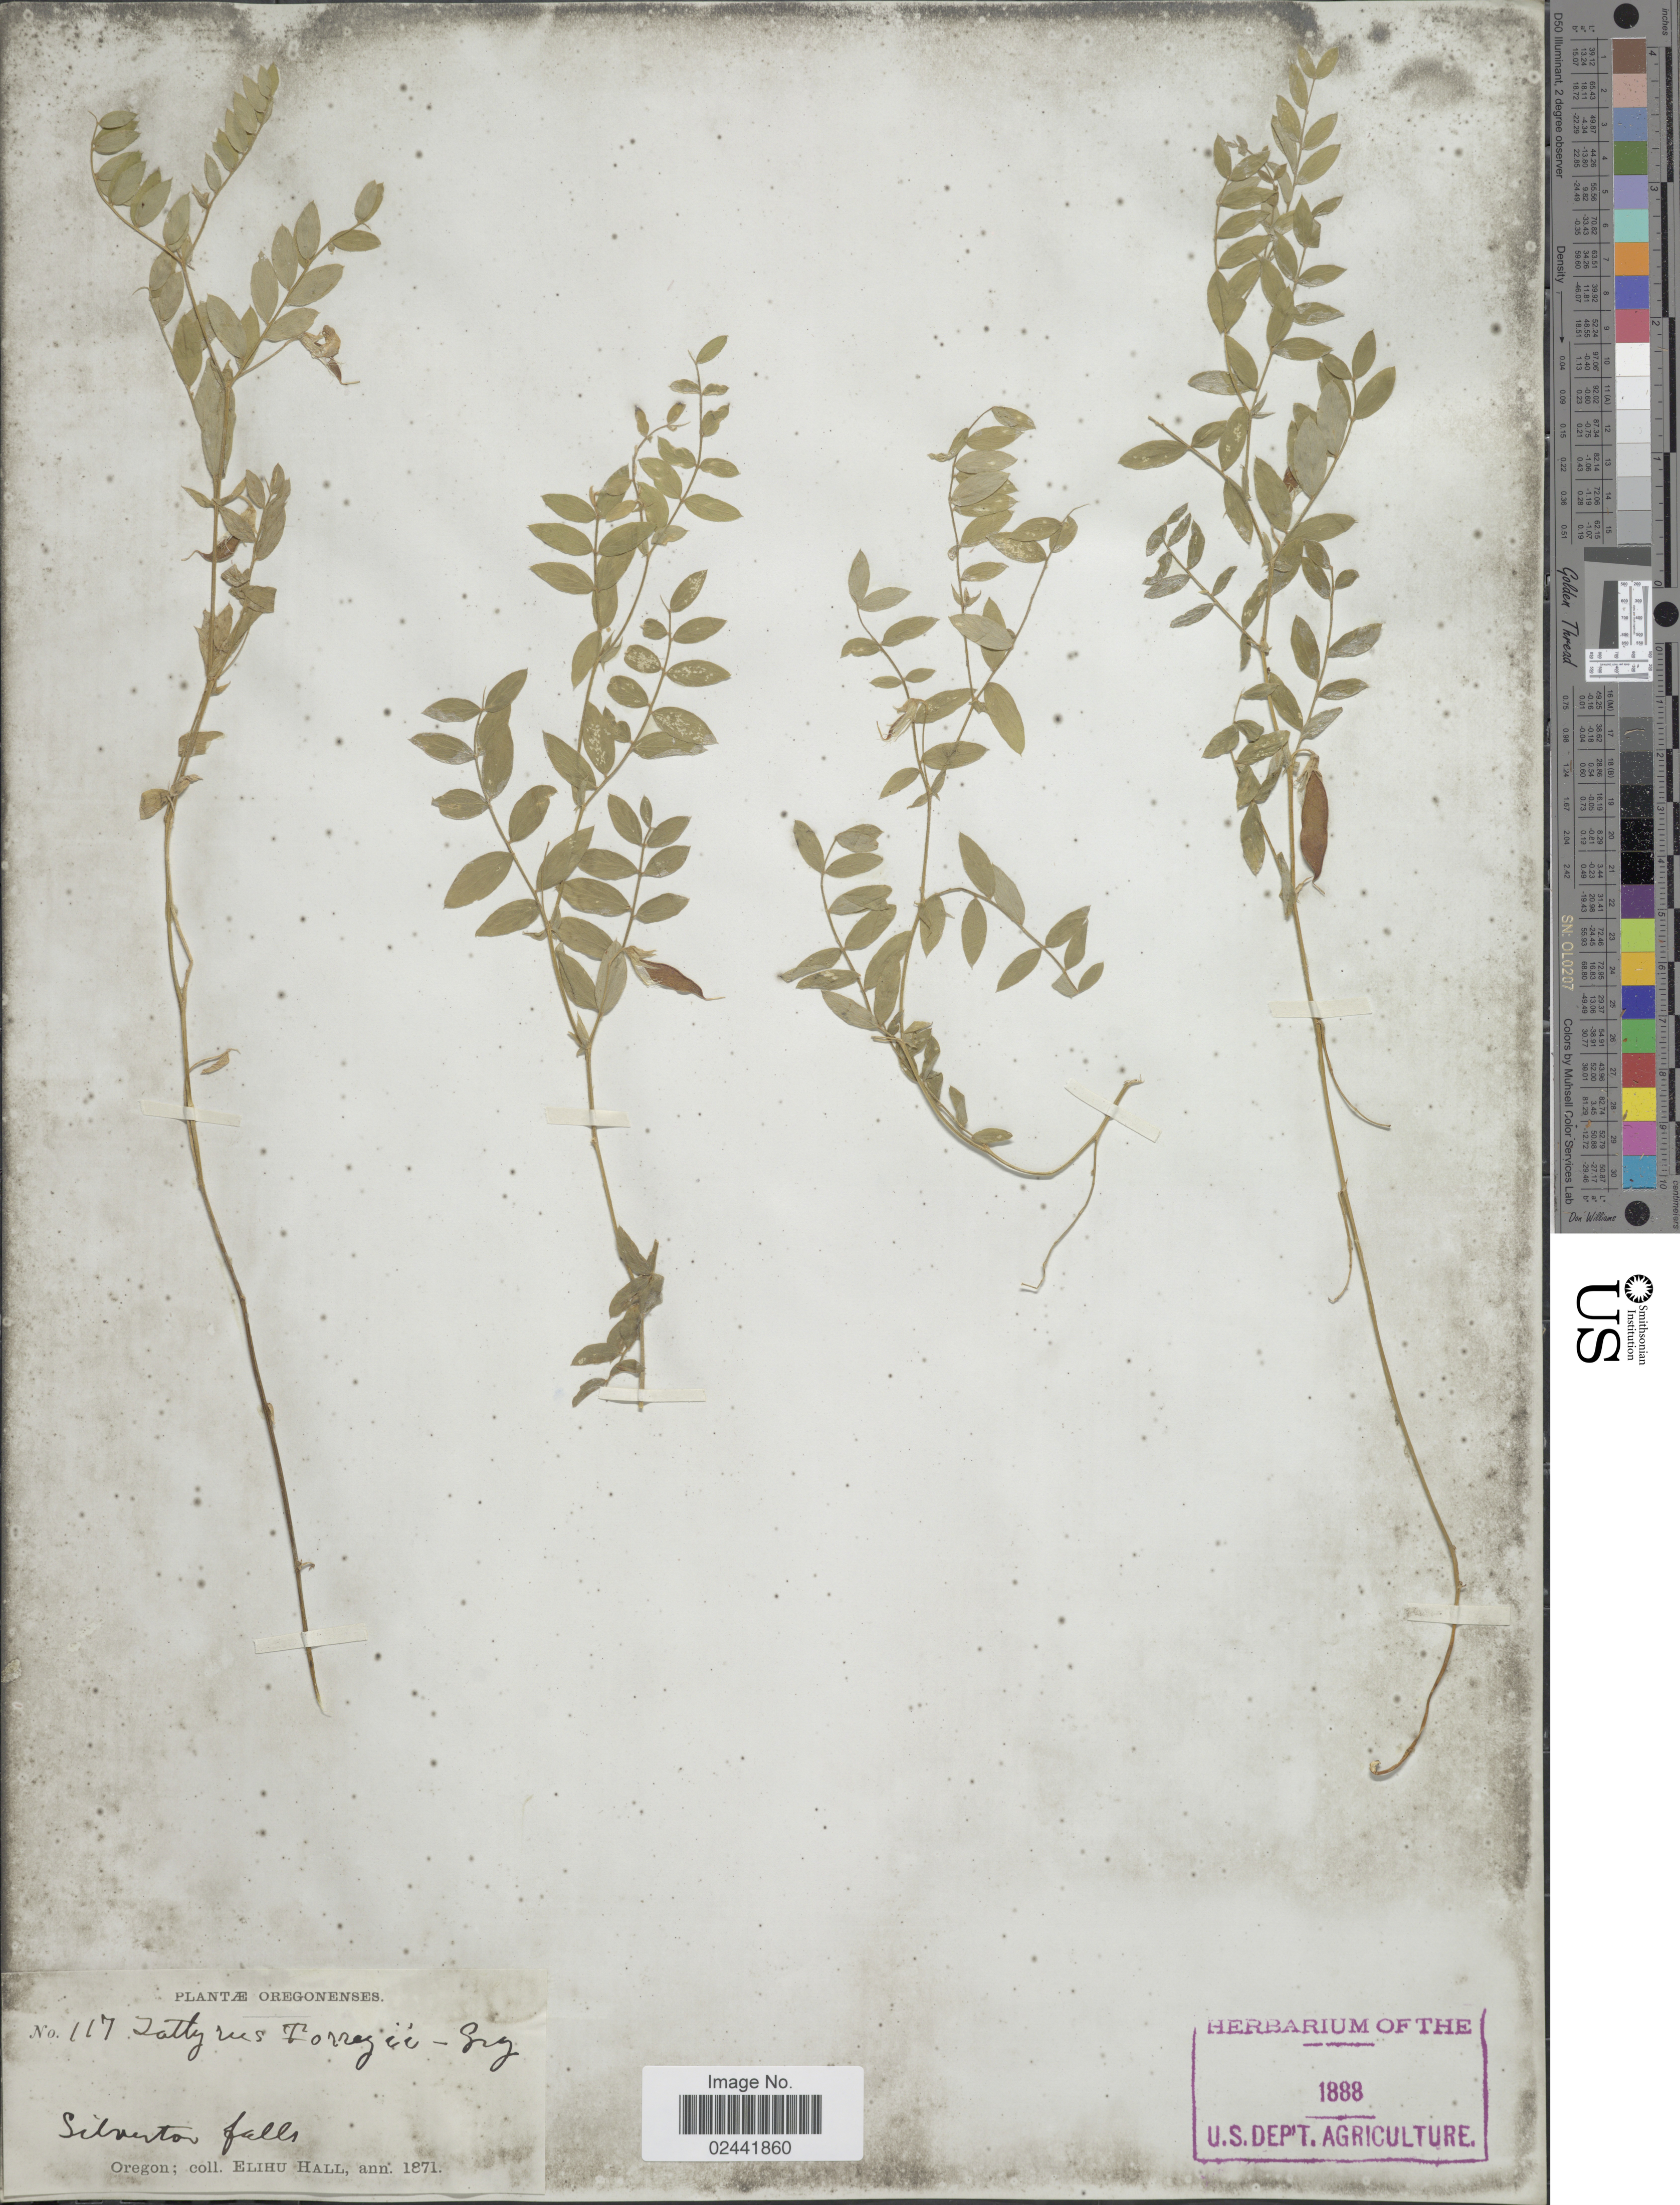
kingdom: Plantae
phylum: Tracheophyta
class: Magnoliopsida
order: Fabales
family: Fabaceae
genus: Lathyrus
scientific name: Lathyrus torreyi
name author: A. Gray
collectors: E. Hall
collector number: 117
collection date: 1871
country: United States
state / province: Oregon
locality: Silverton falls